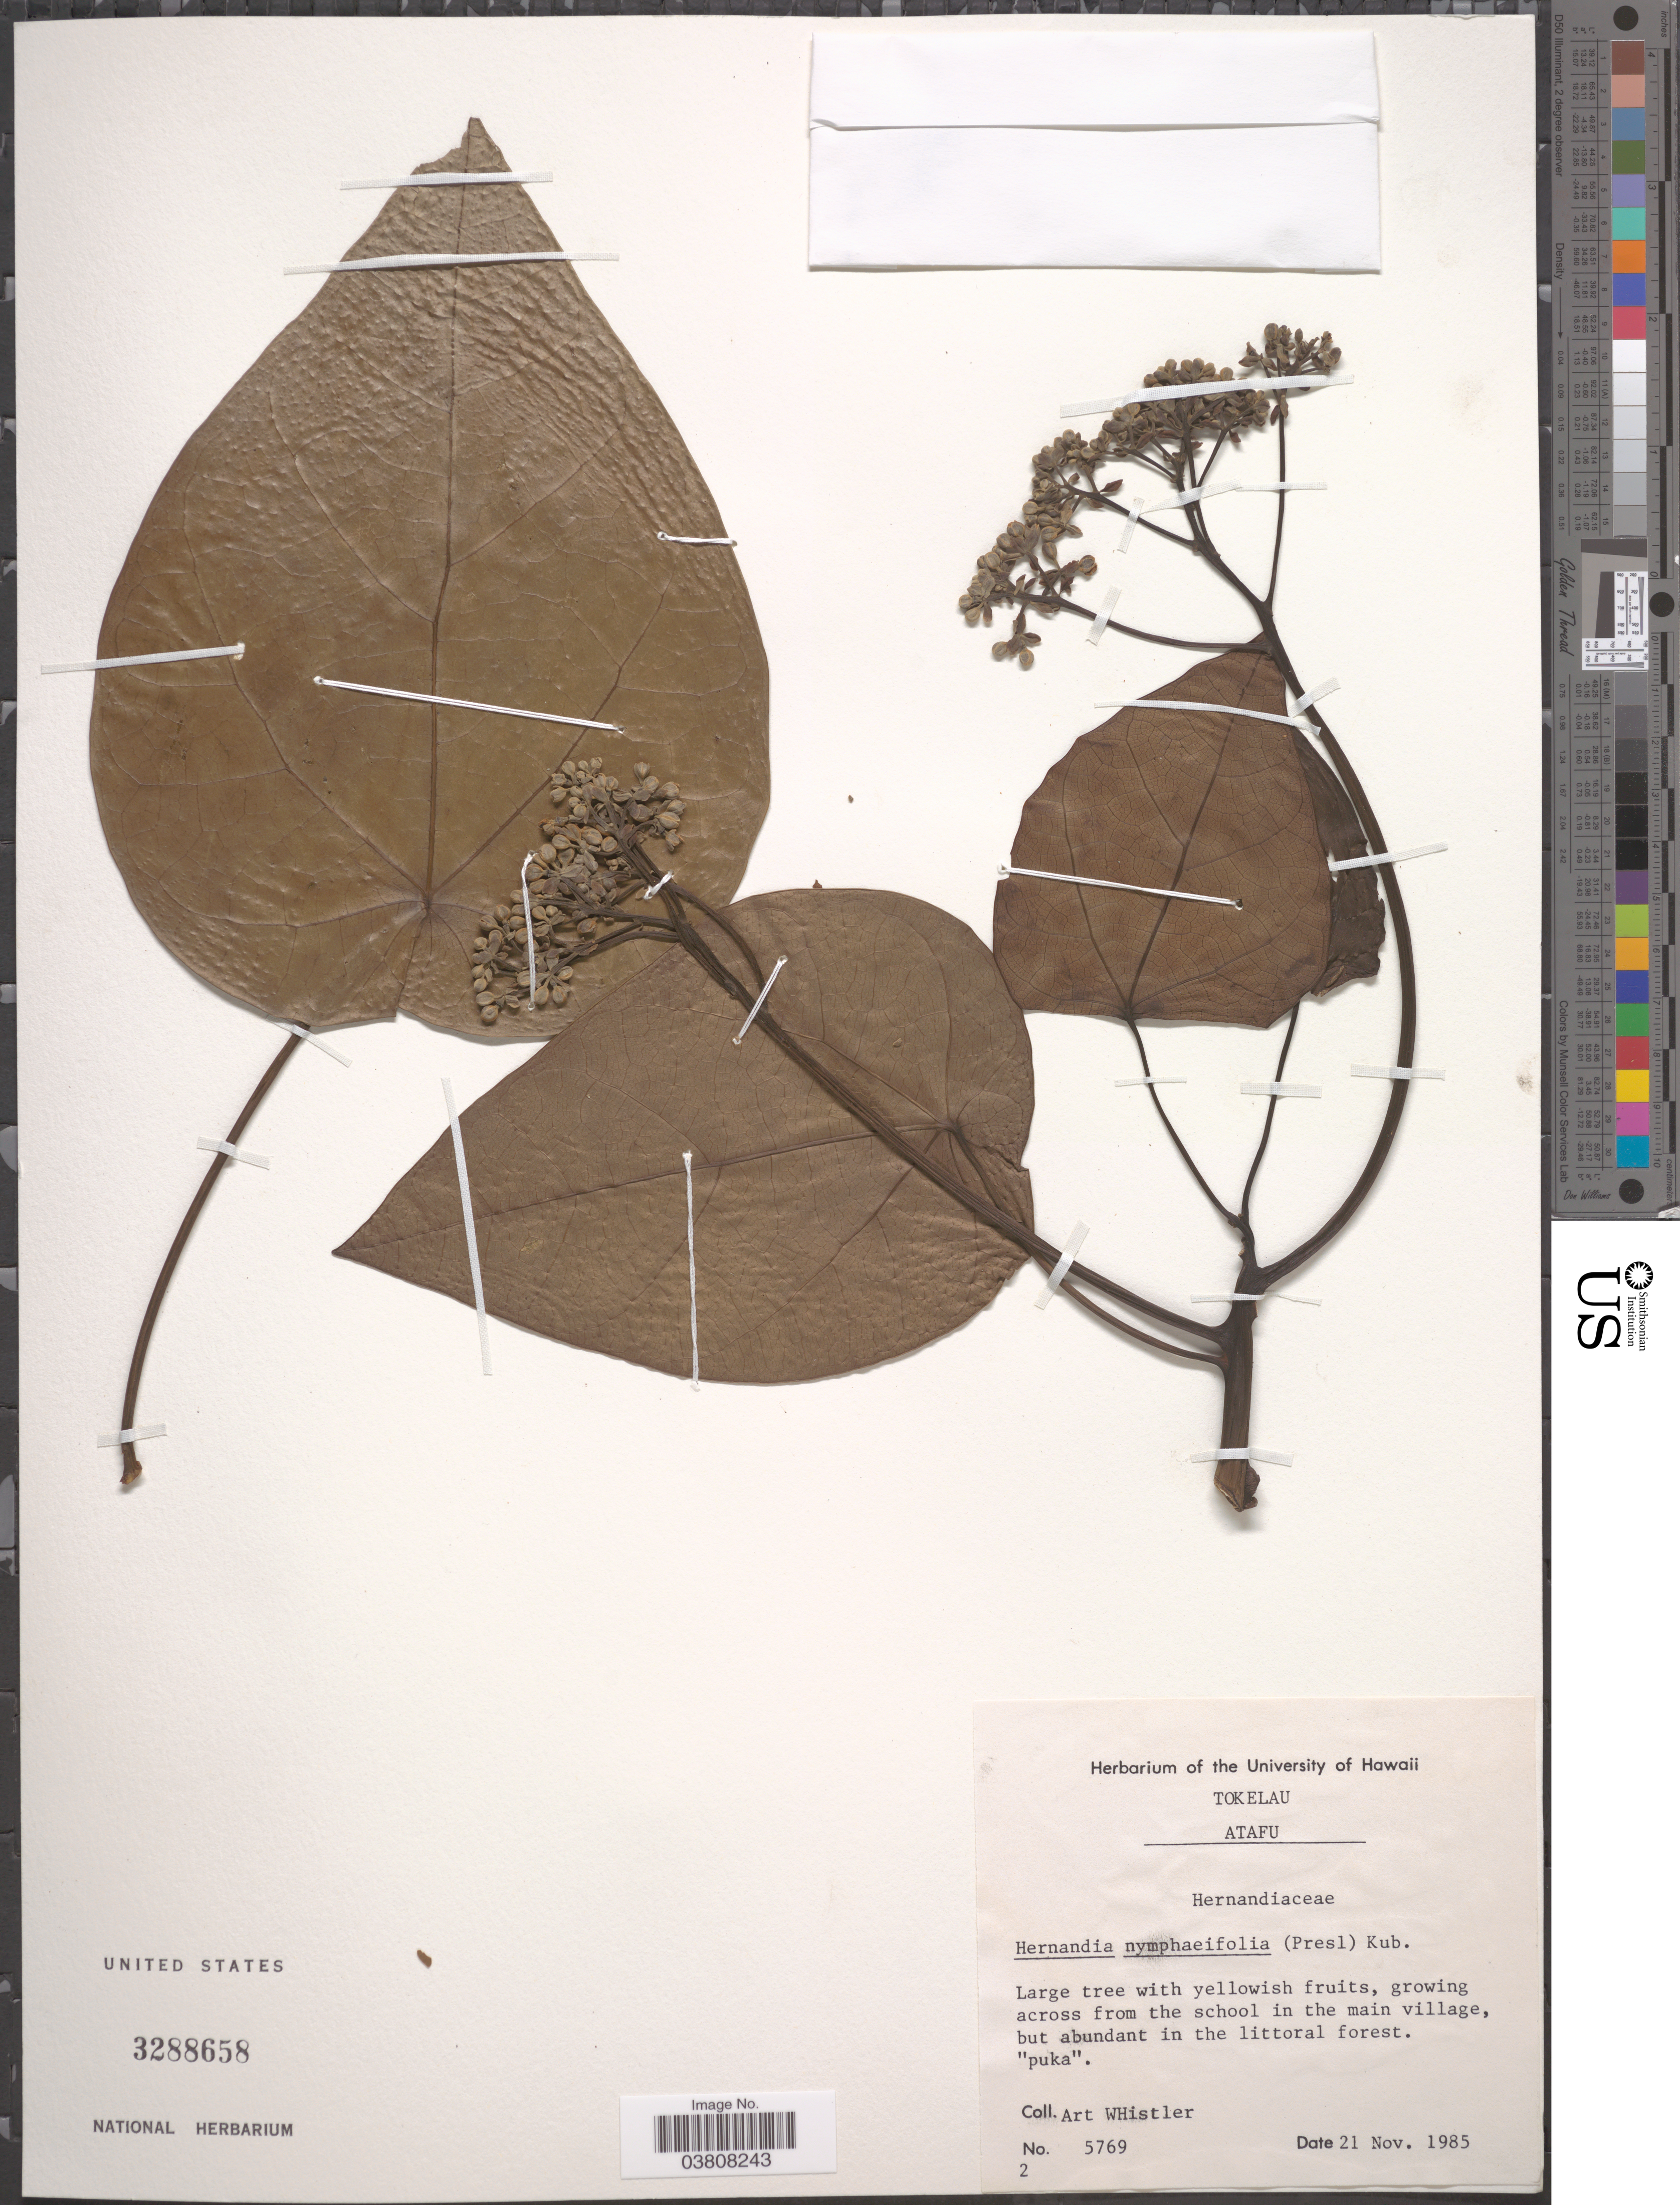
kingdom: Plantae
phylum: Tracheophyta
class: Magnoliopsida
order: Laurales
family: Hernandiaceae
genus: Hernandia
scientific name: Hernandia sonora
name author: L.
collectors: A. Whistler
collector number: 5769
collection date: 1985-11-21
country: Tokelau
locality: Atafu. Across from the school in the main village.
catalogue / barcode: US 3288658